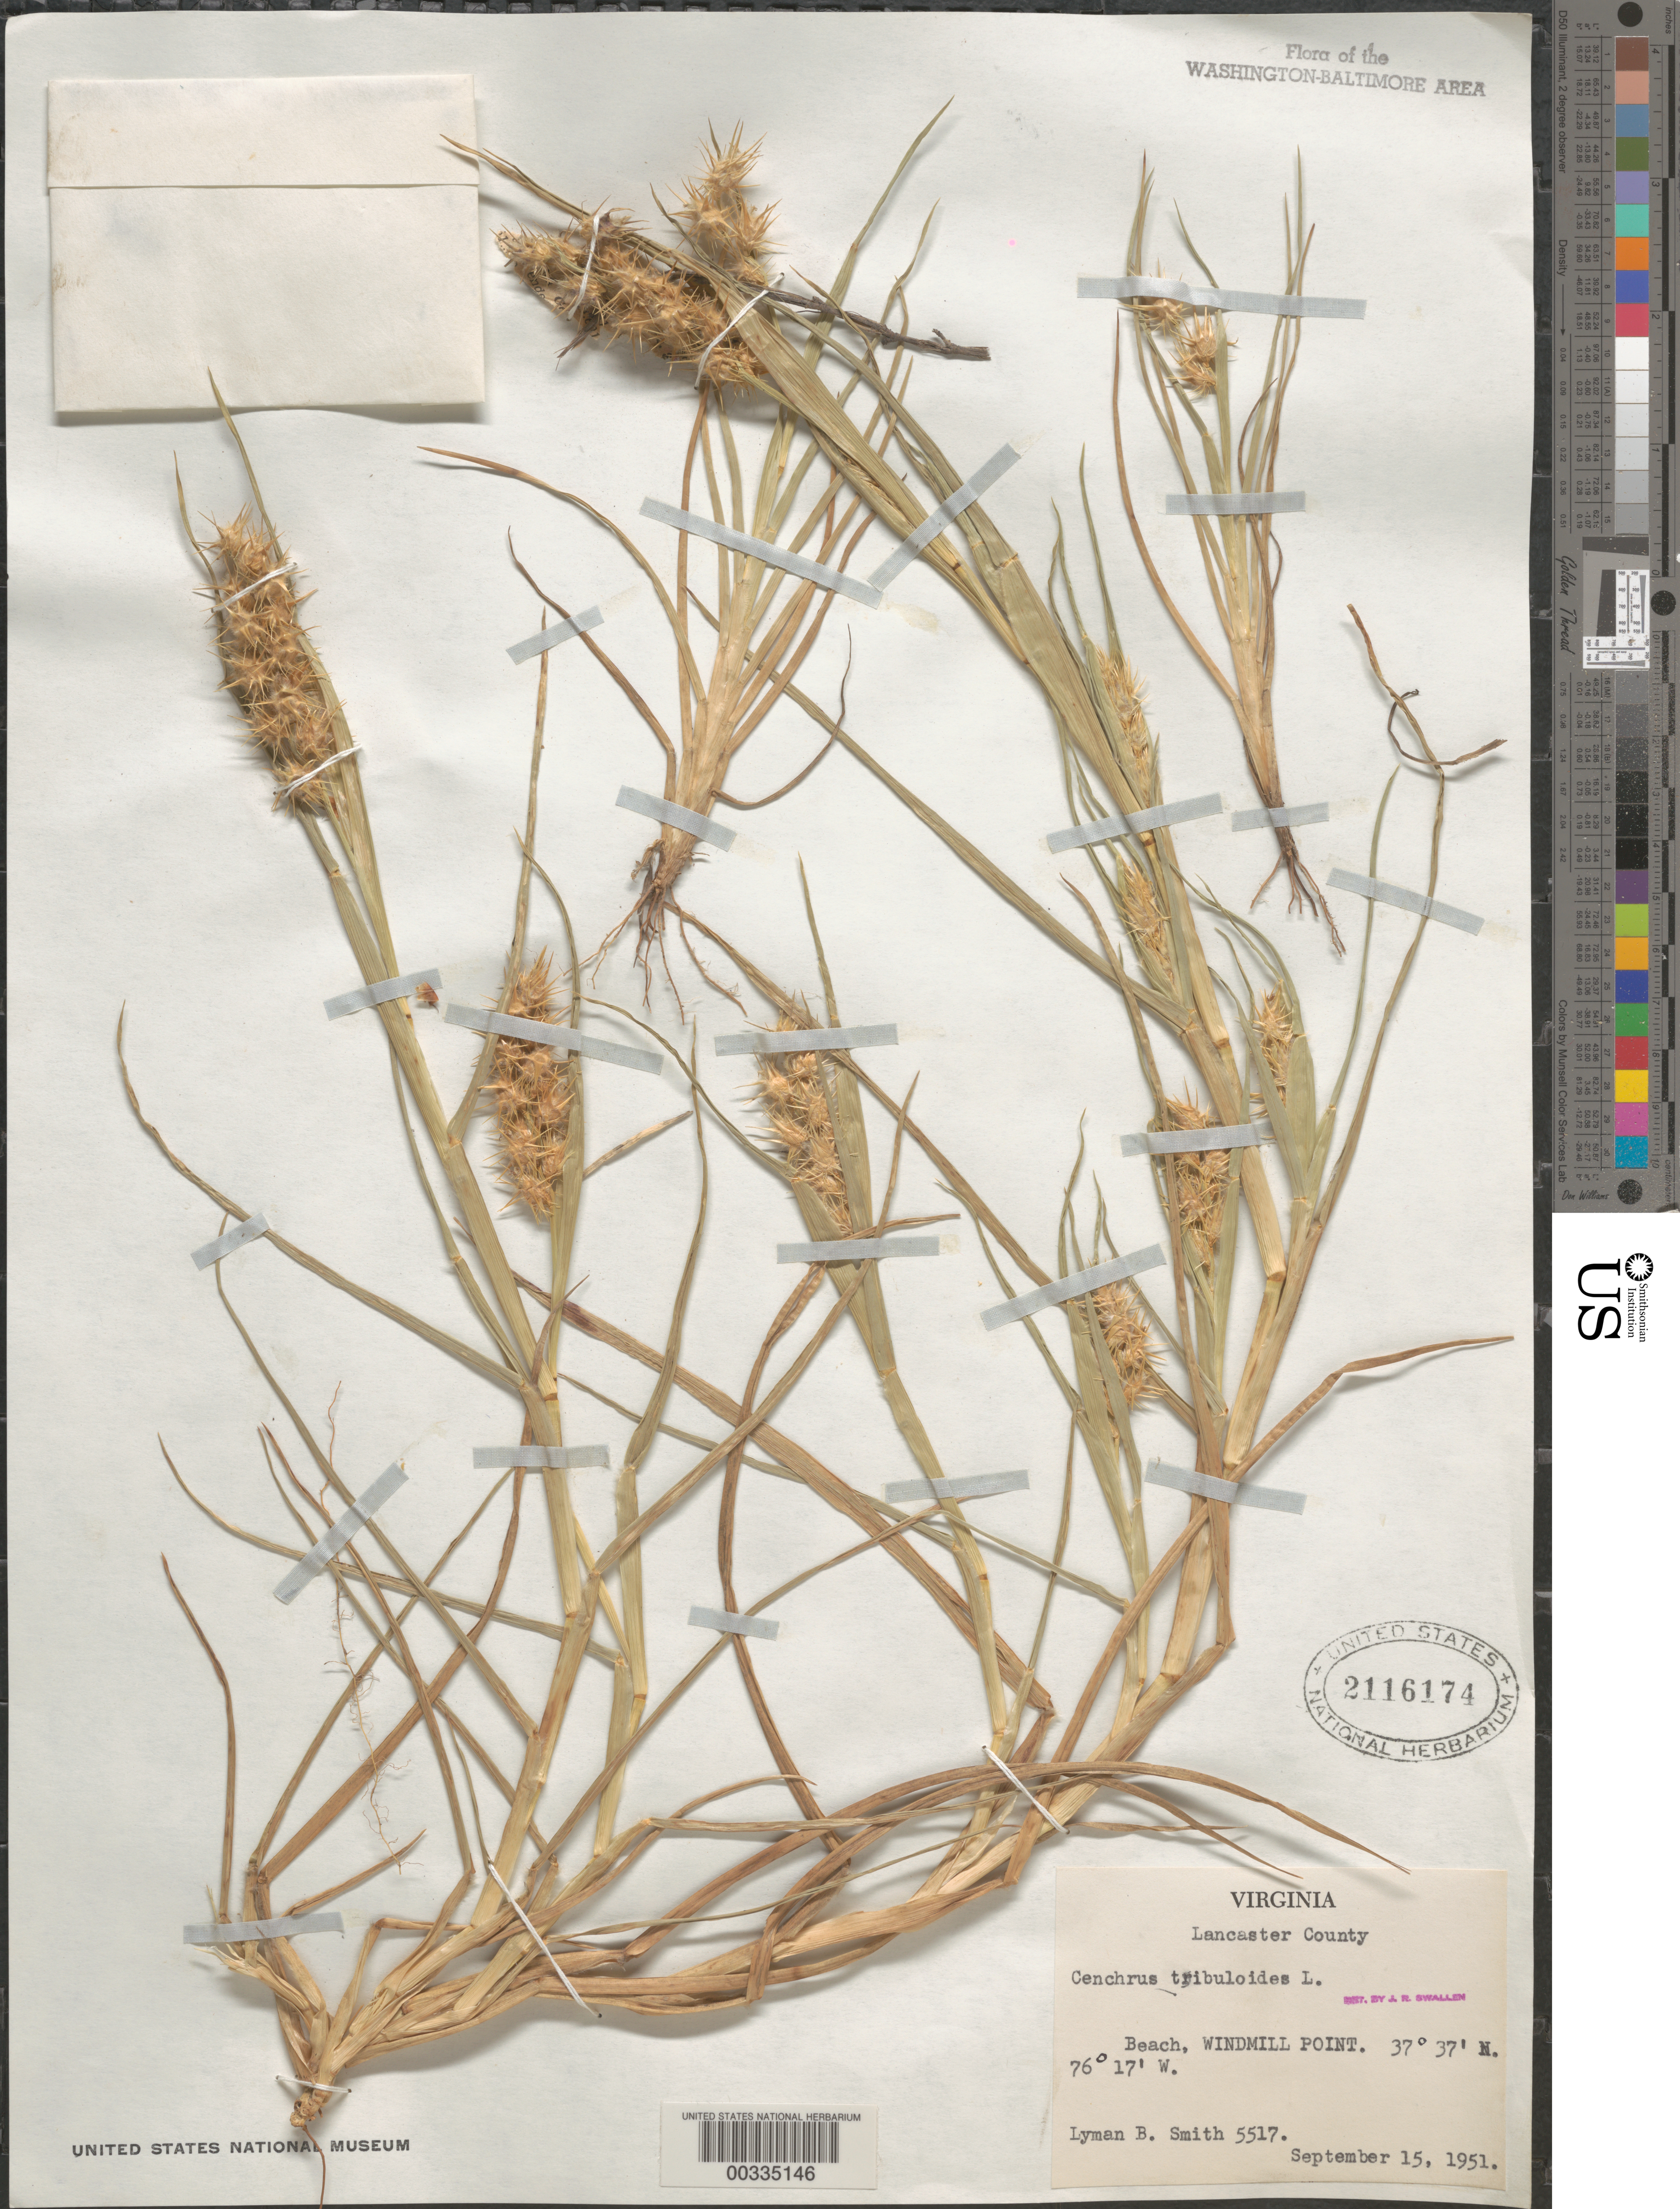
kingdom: Plantae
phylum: Tracheophyta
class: Liliopsida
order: Poales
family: Poaceae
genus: Cenchrus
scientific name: Cenchrus tribuloides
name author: L.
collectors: L. Smith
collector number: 5517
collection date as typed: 15 Sep 1951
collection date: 1951-09-15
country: United States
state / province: Virginia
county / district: Lancaster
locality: Windmill Point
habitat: Beach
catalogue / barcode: US 2116174